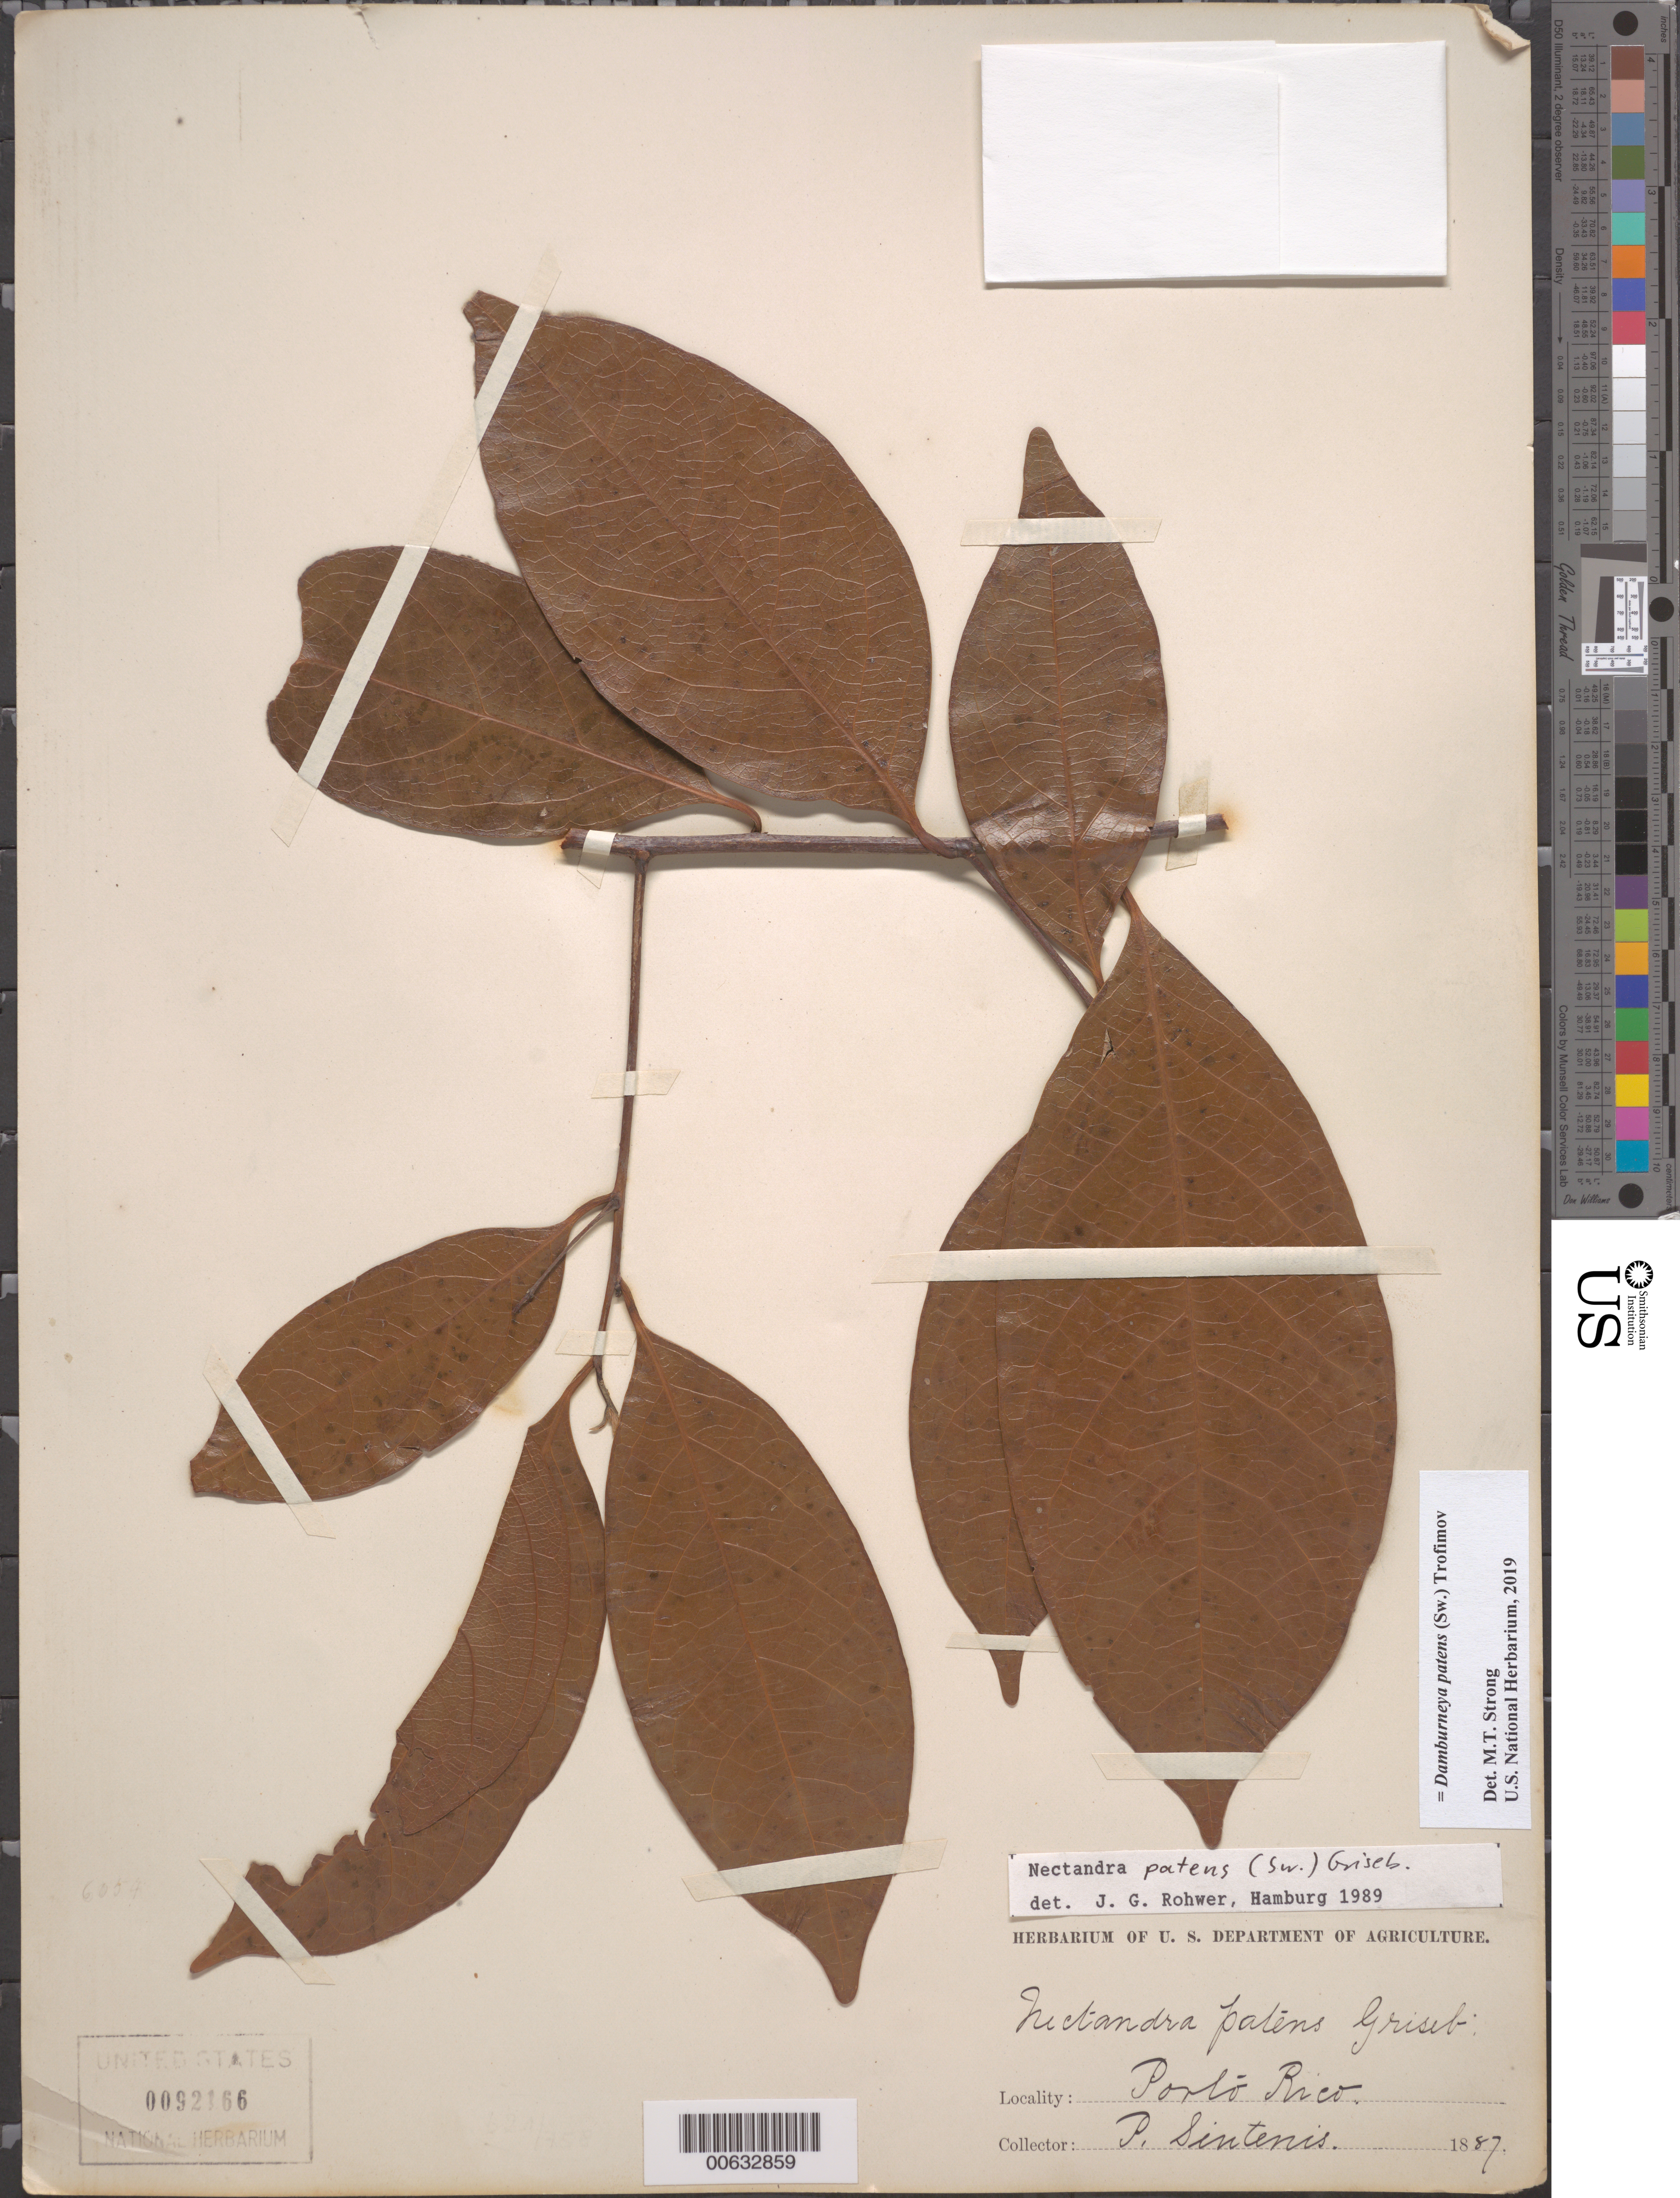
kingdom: Plantae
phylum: Tracheophyta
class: Magnoliopsida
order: Laurales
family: Lauraceae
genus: Damburneya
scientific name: Damburneya patens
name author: (Sw.) Trofimov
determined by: Strong, M. T., (US), Smithsonian Institution - National Museum of Natural History (UNITED STATES)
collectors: P. Sintenis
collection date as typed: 1887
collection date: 1887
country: Puerto Rico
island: Greater Antilles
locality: Sierra de Naguabo ad Rio Blanco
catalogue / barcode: US 92166